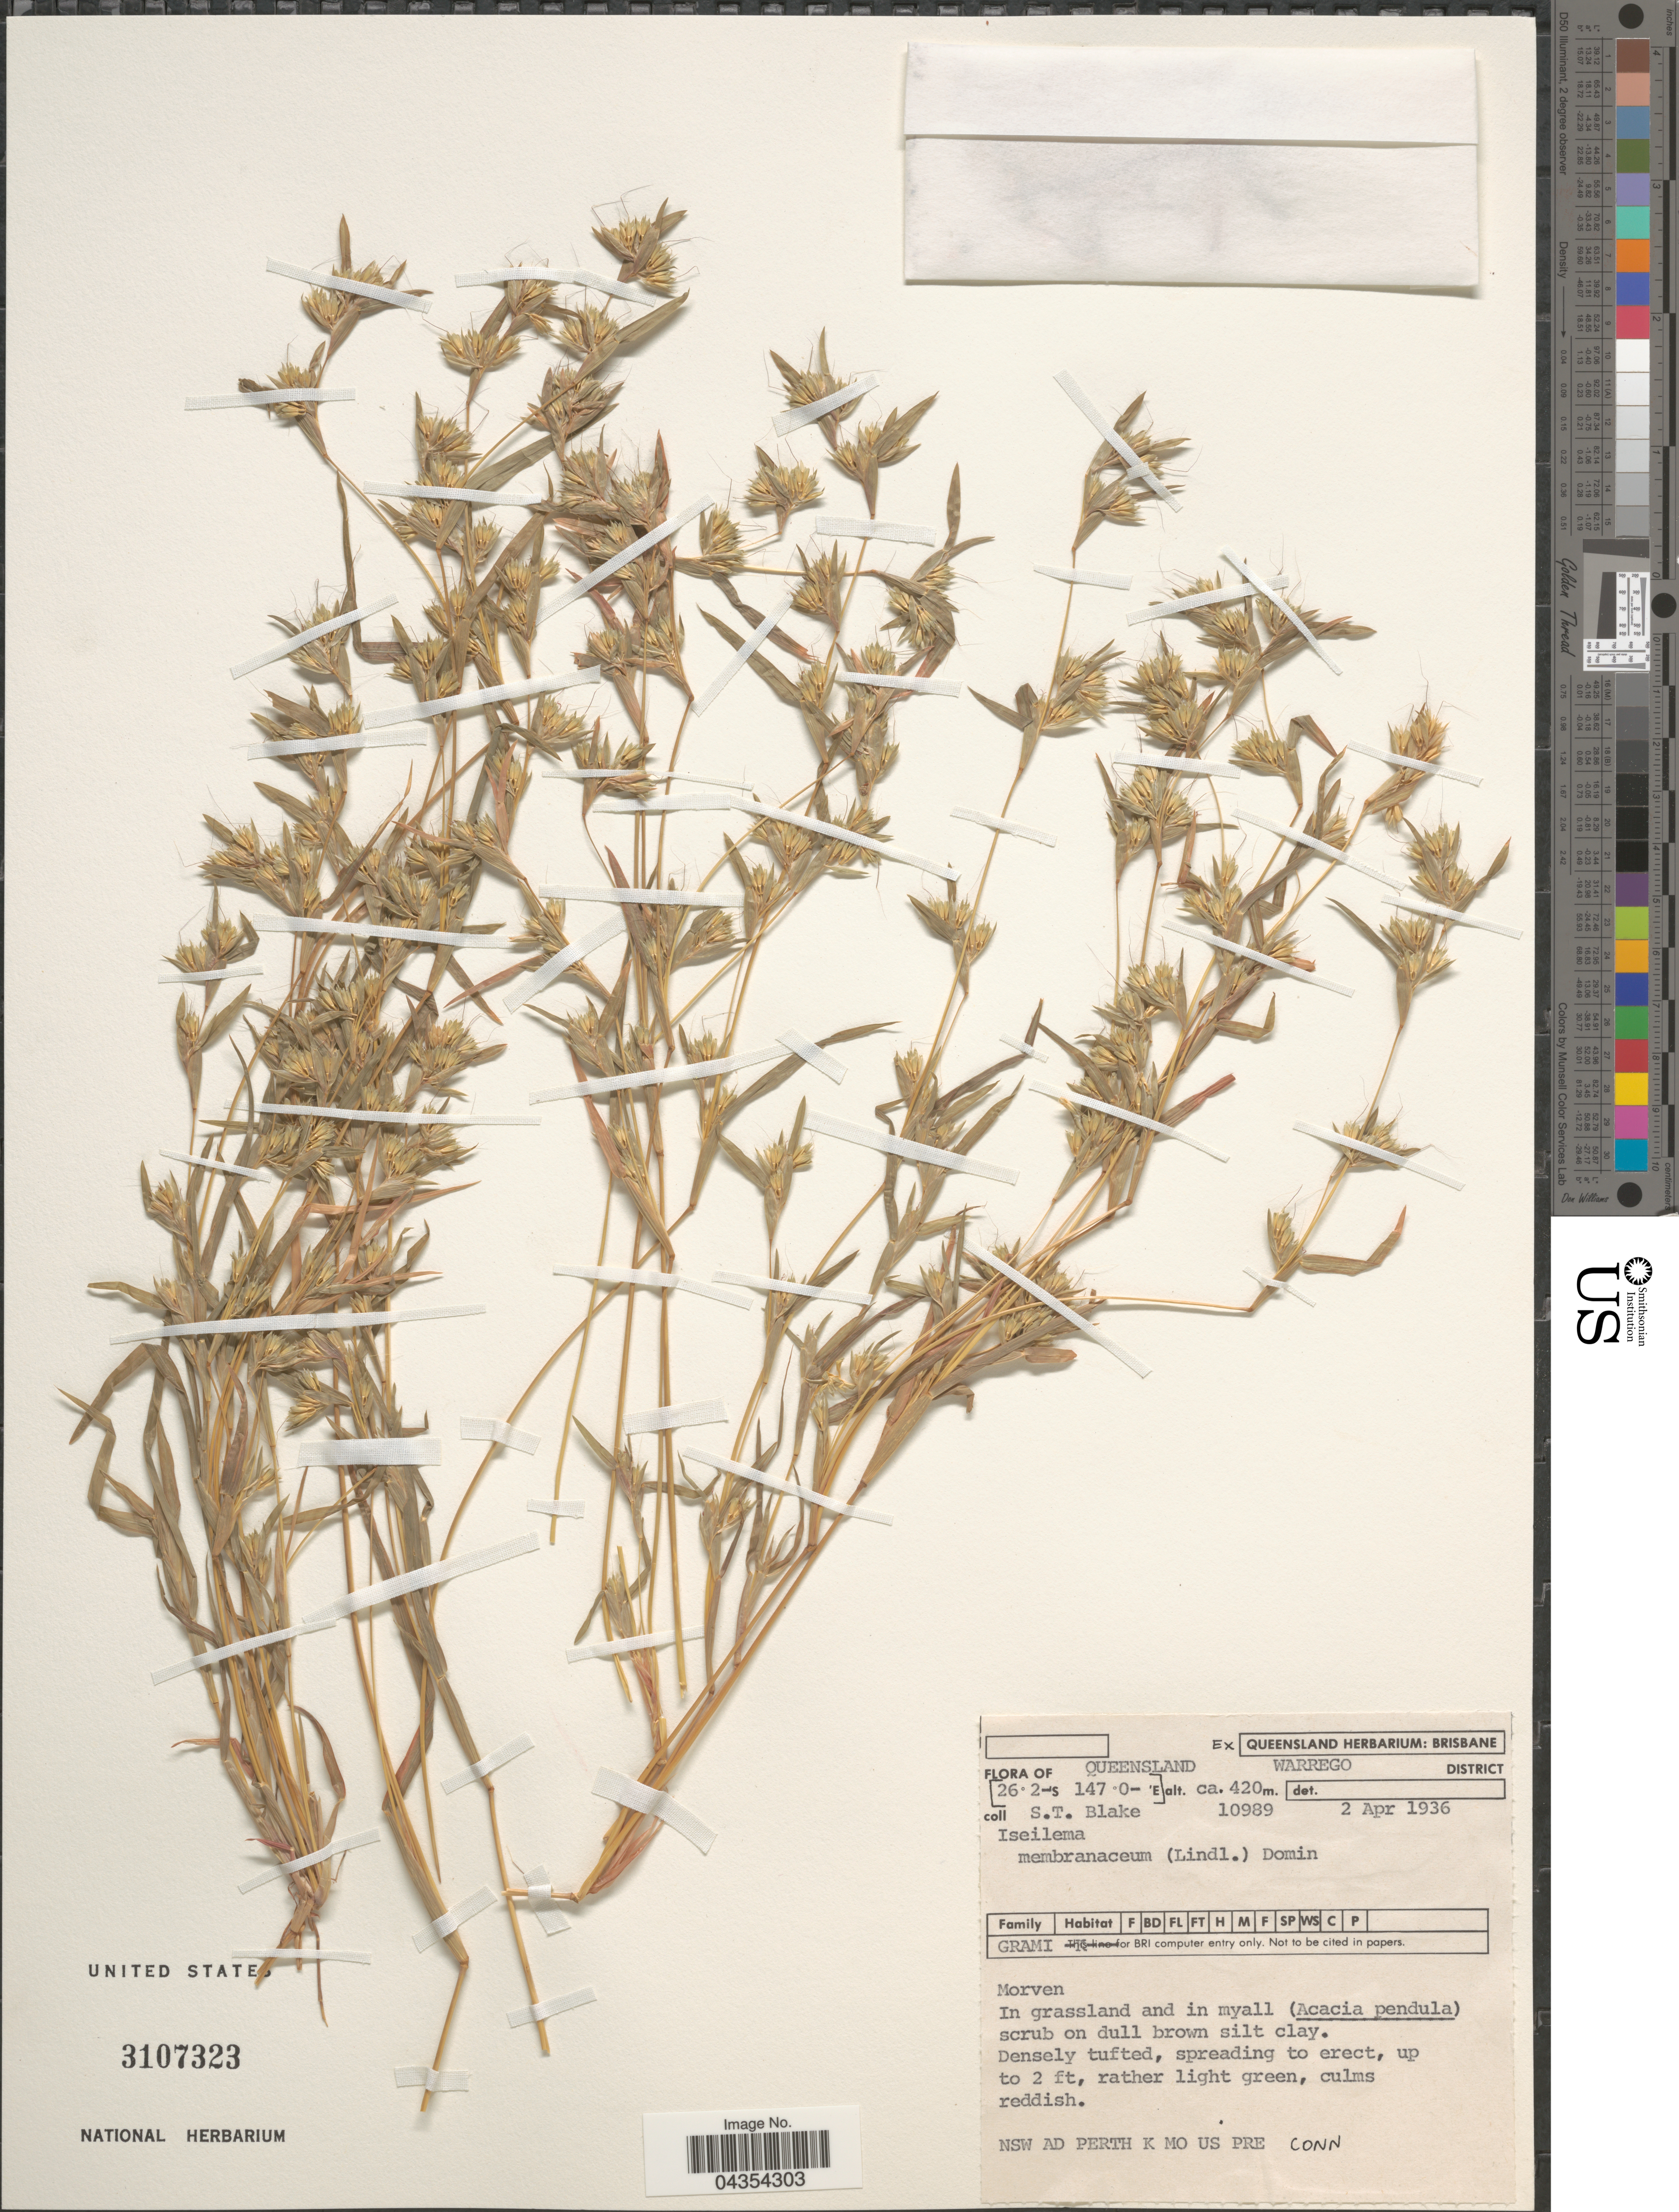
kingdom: Plantae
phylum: Tracheophyta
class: Liliopsida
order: Poales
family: Poaceae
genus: Iseilema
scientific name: Iseilema membranaceum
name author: (Lindl.) Domin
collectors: S. T. Blake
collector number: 10989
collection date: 1936-04-02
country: Australia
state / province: Queensland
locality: Warrego District. Morven.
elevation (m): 420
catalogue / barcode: US 3107323